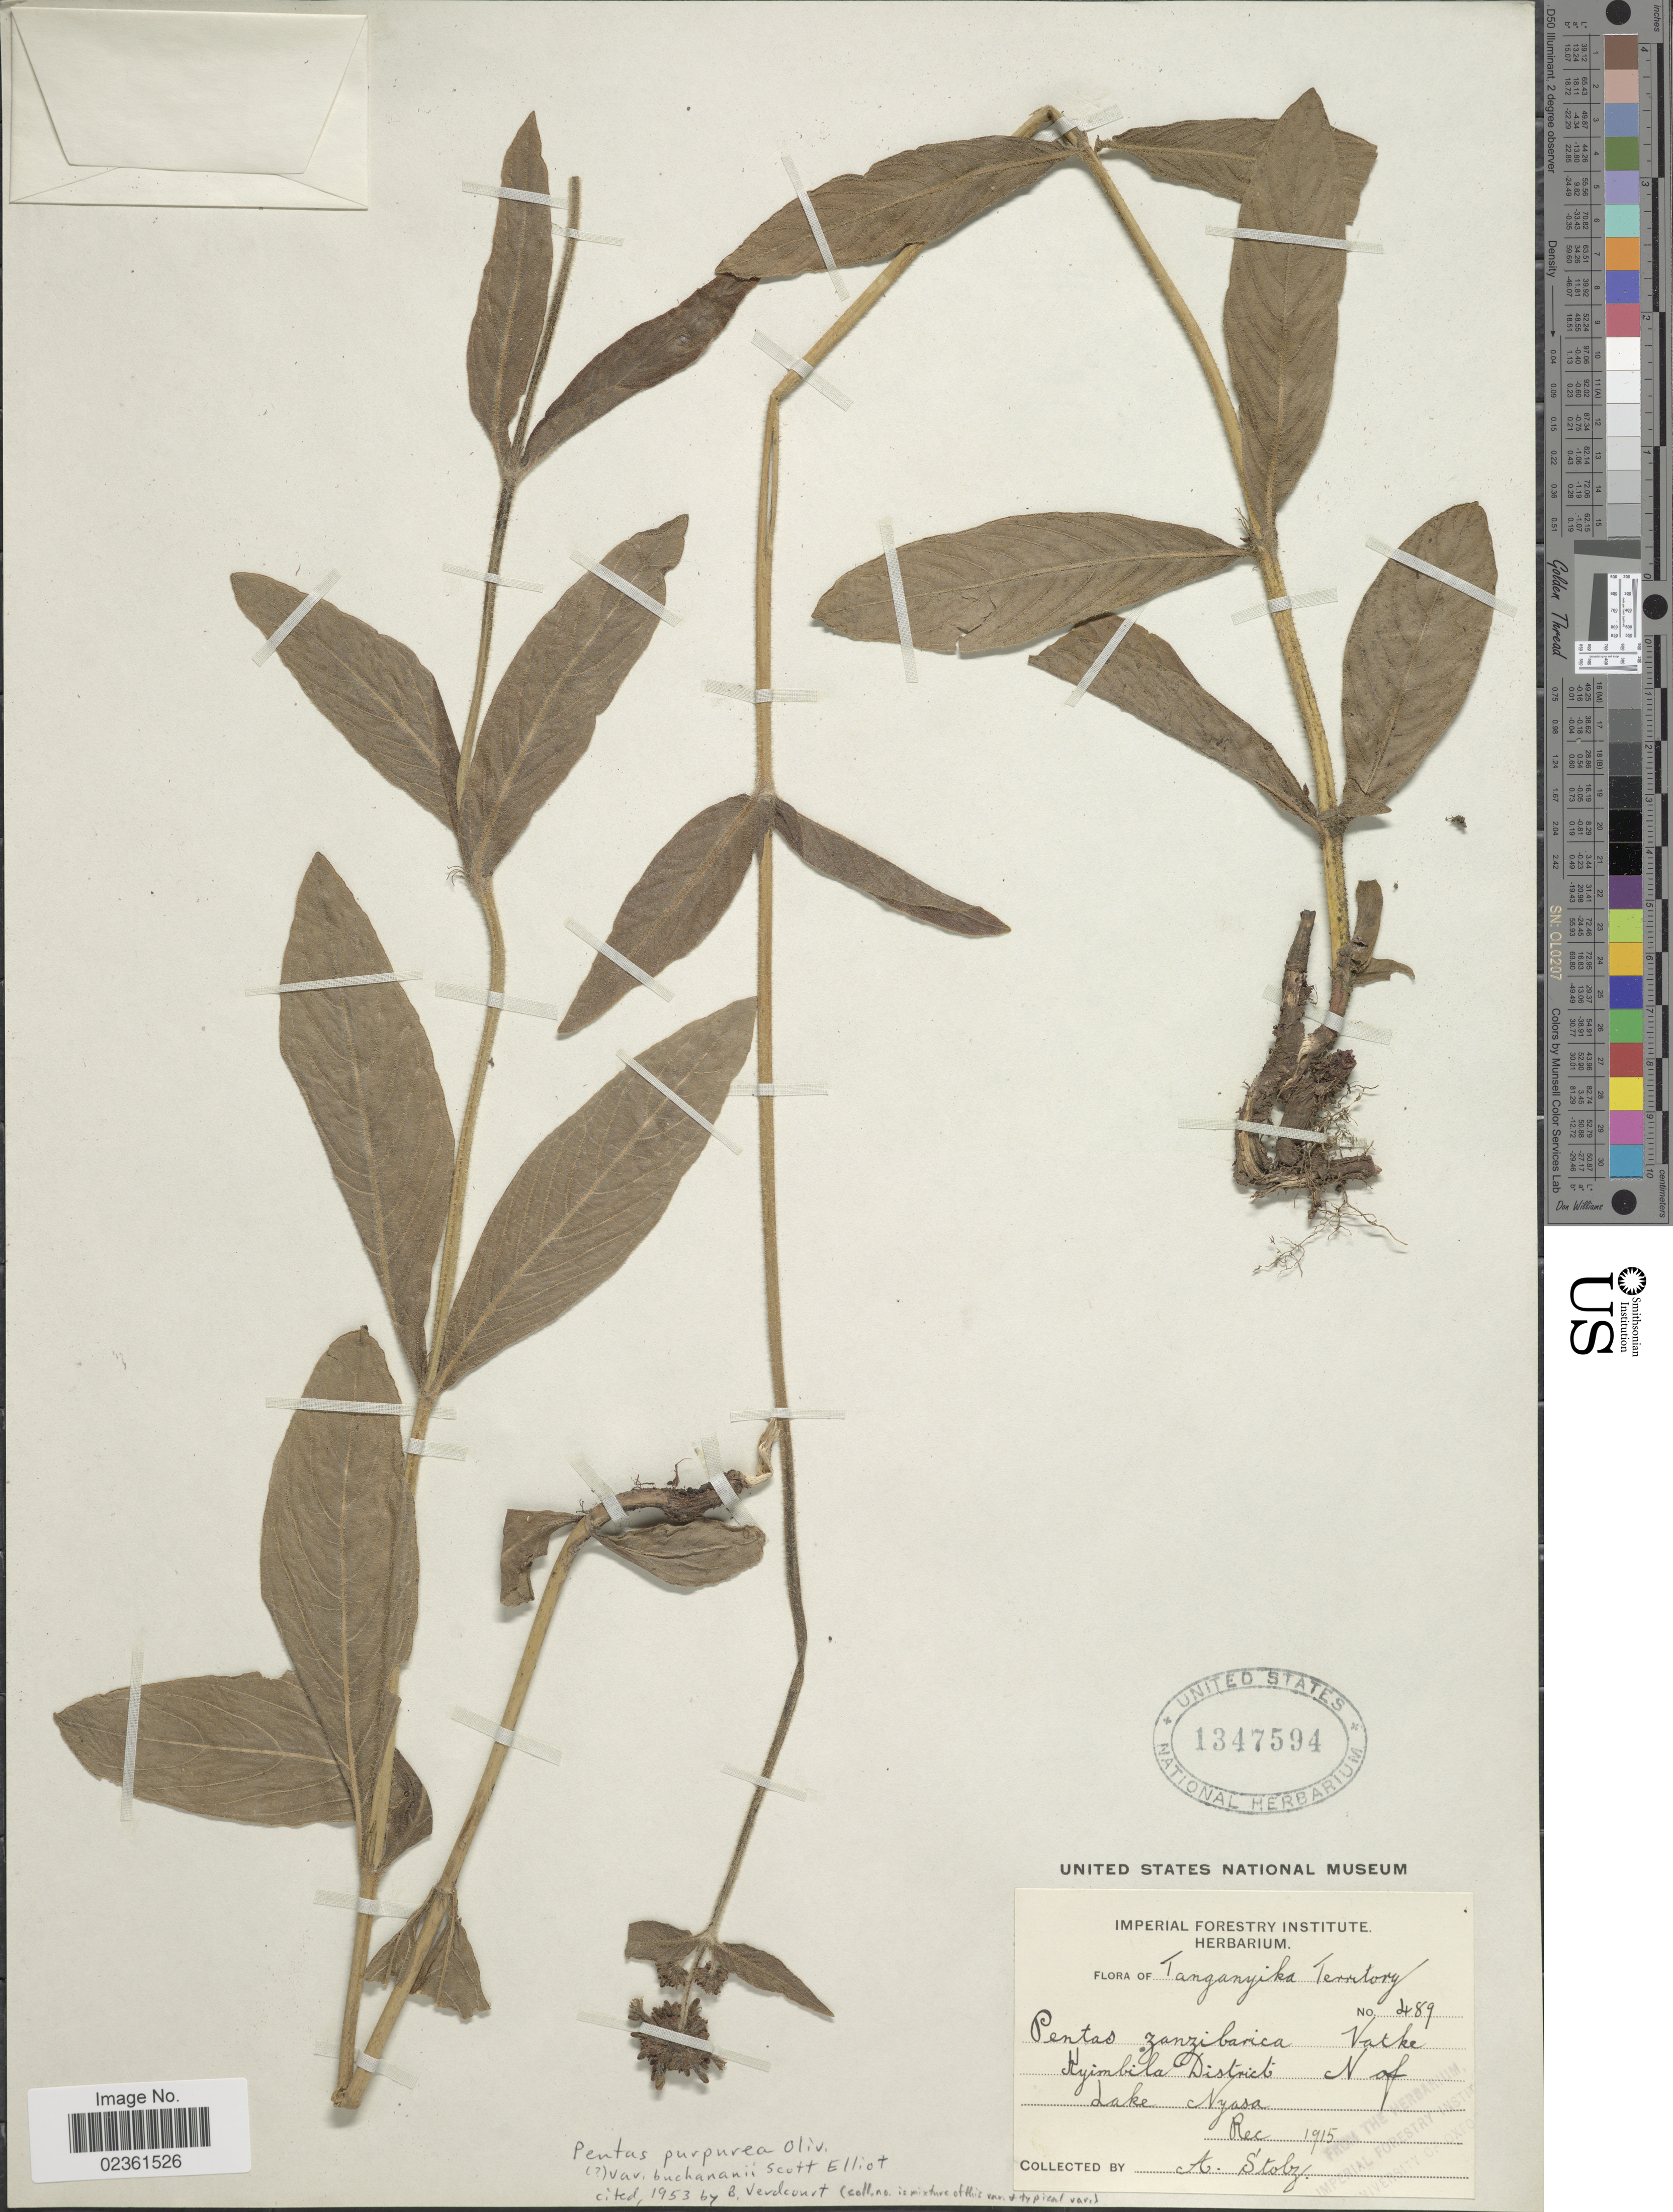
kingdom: Plantae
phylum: Tracheophyta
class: Magnoliopsida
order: Gentianales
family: Rubiaceae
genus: Pentas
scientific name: Pentas purpurea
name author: Oliv.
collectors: A. Stolz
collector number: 489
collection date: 1915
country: Tanzania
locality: Tanganyika Territory, Kyimbila District N. of Lake Nyasa.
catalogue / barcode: US 1347594